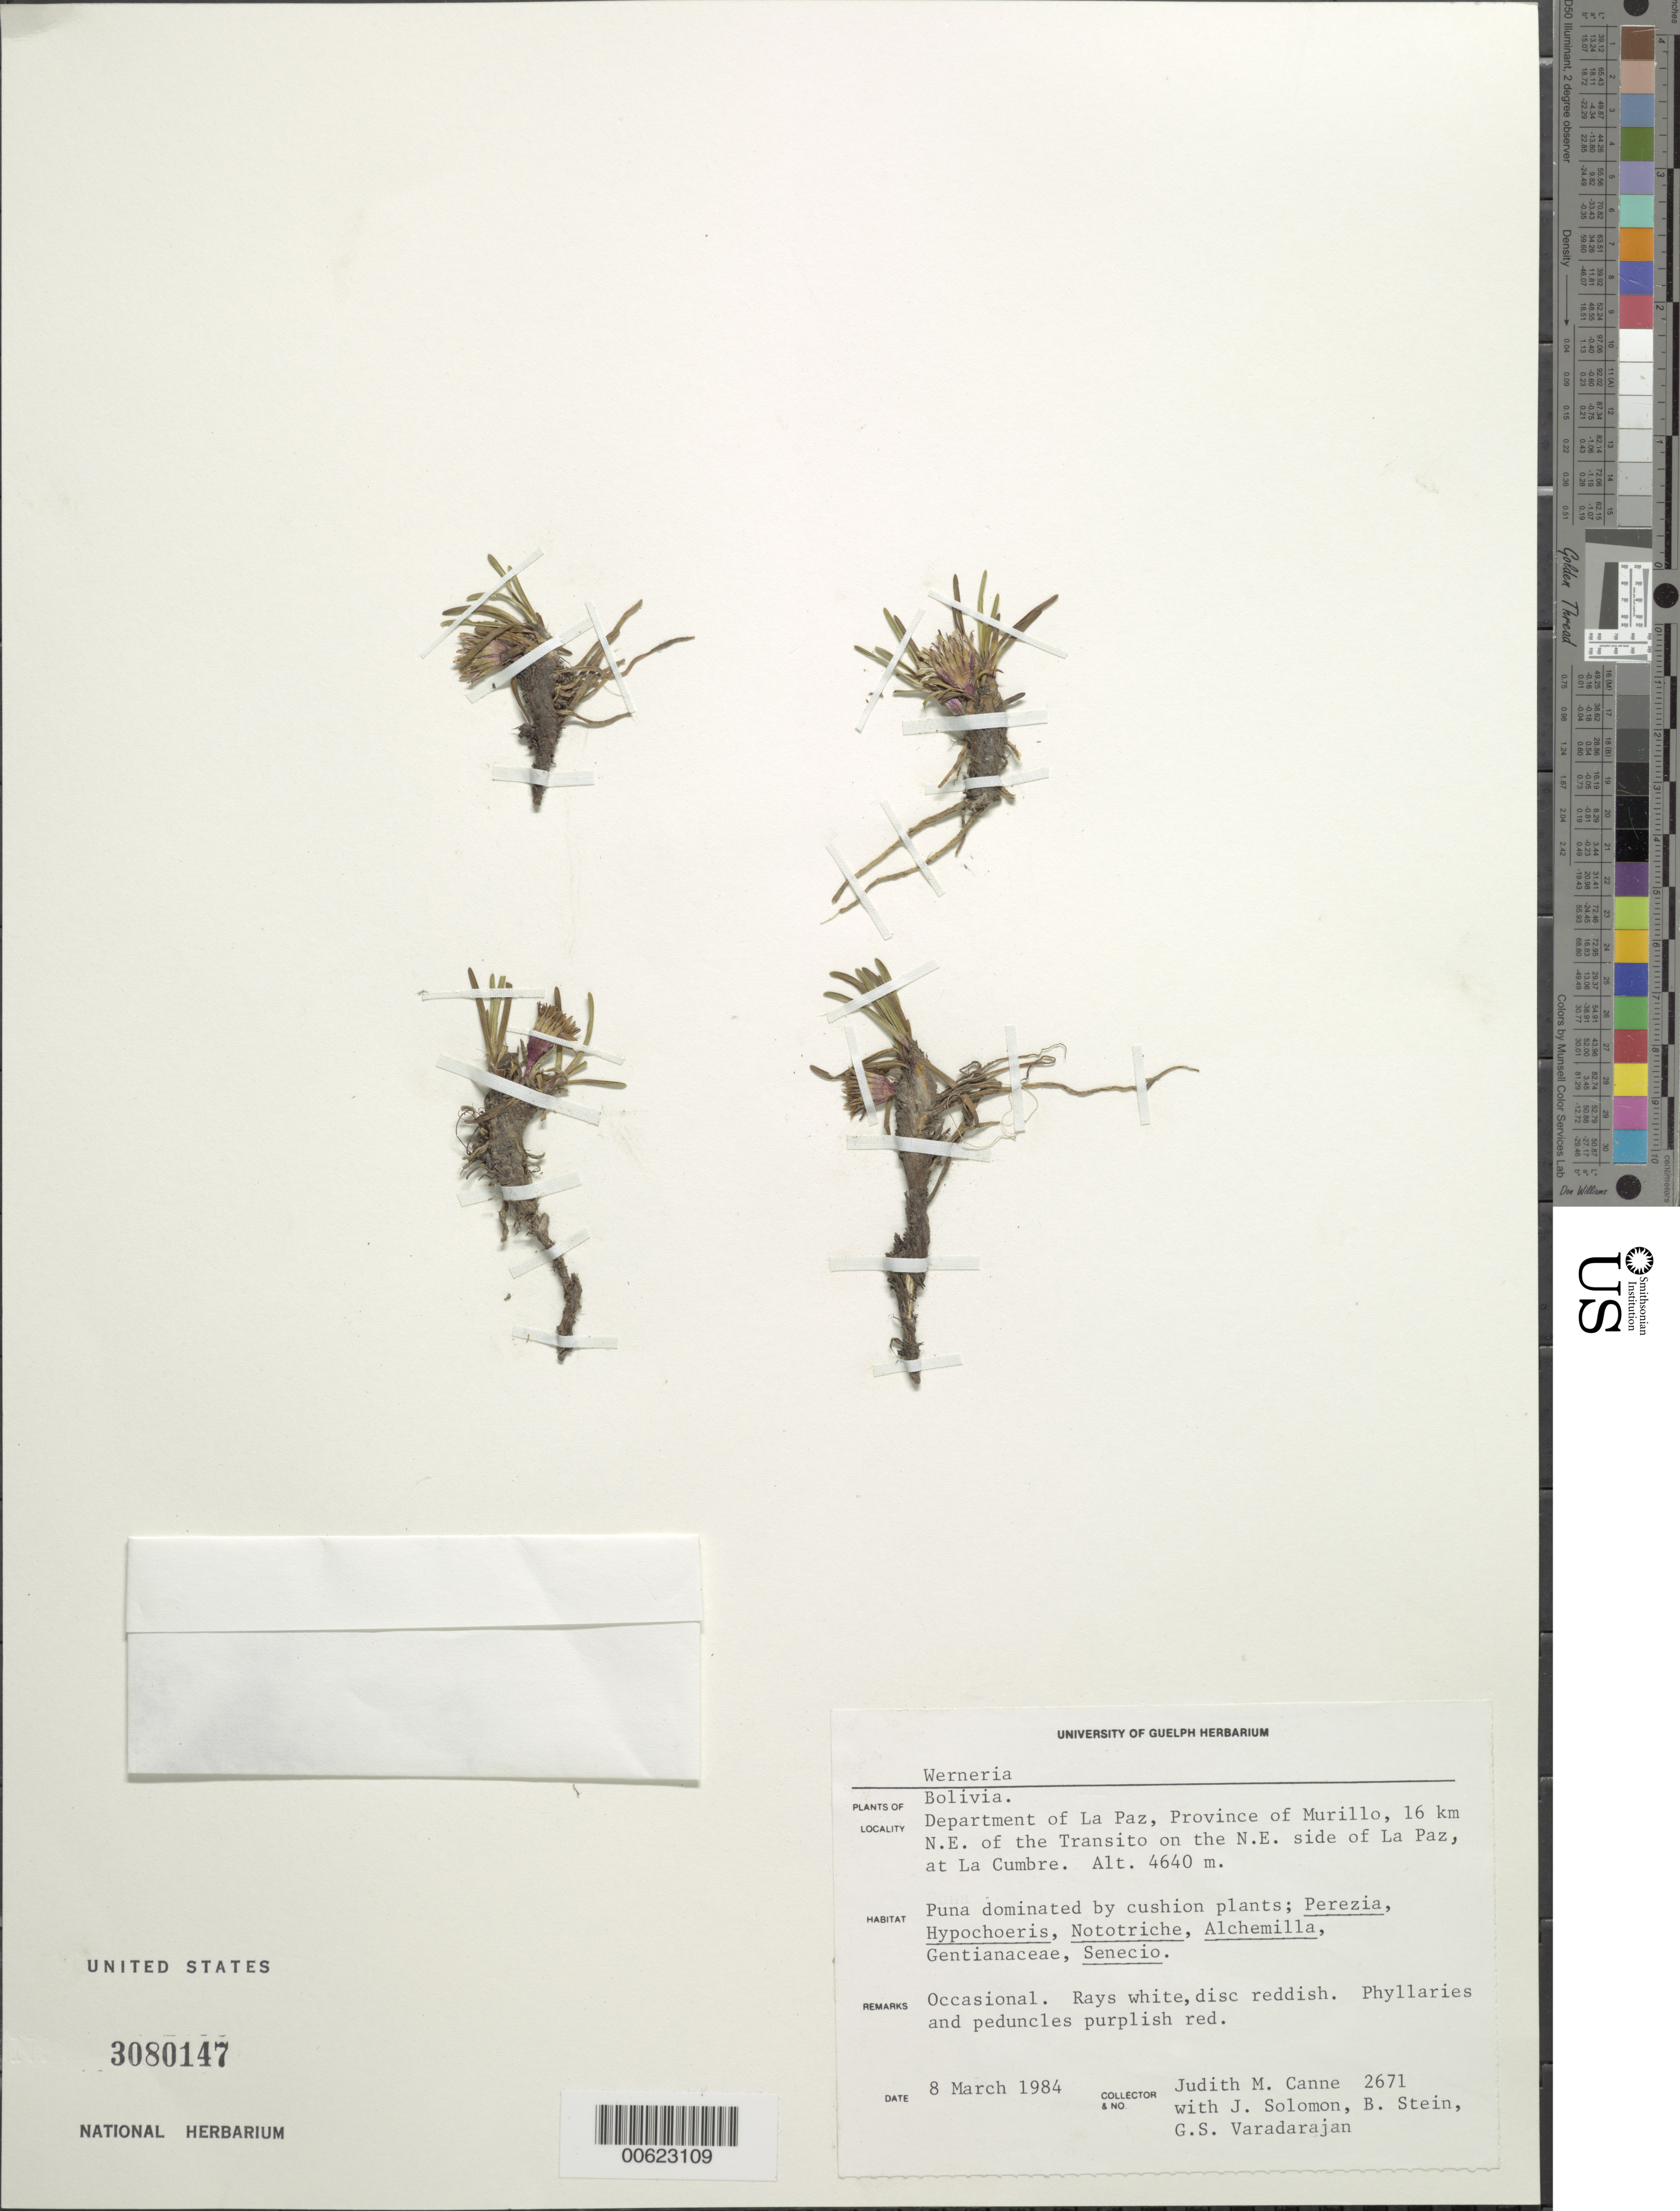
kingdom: Plantae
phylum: Tracheophyta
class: Magnoliopsida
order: Asterales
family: Asteraceae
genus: Werneria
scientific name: Werneria apiculata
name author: Sch. Bip.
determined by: Funk, Vicki A., (BOT), Smithsonian Institution - National Museum of Natural History (UNITED STATES)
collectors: J. M. Canne-Hilliker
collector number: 2671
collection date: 1984-03-08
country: Bolivia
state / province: La Paz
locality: Prov. Murillo, 16 km NE of the Transito on the NE side of La Paz, at La Cumbre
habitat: Puna dominated by cushion plants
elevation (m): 4640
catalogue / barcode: US 3080147